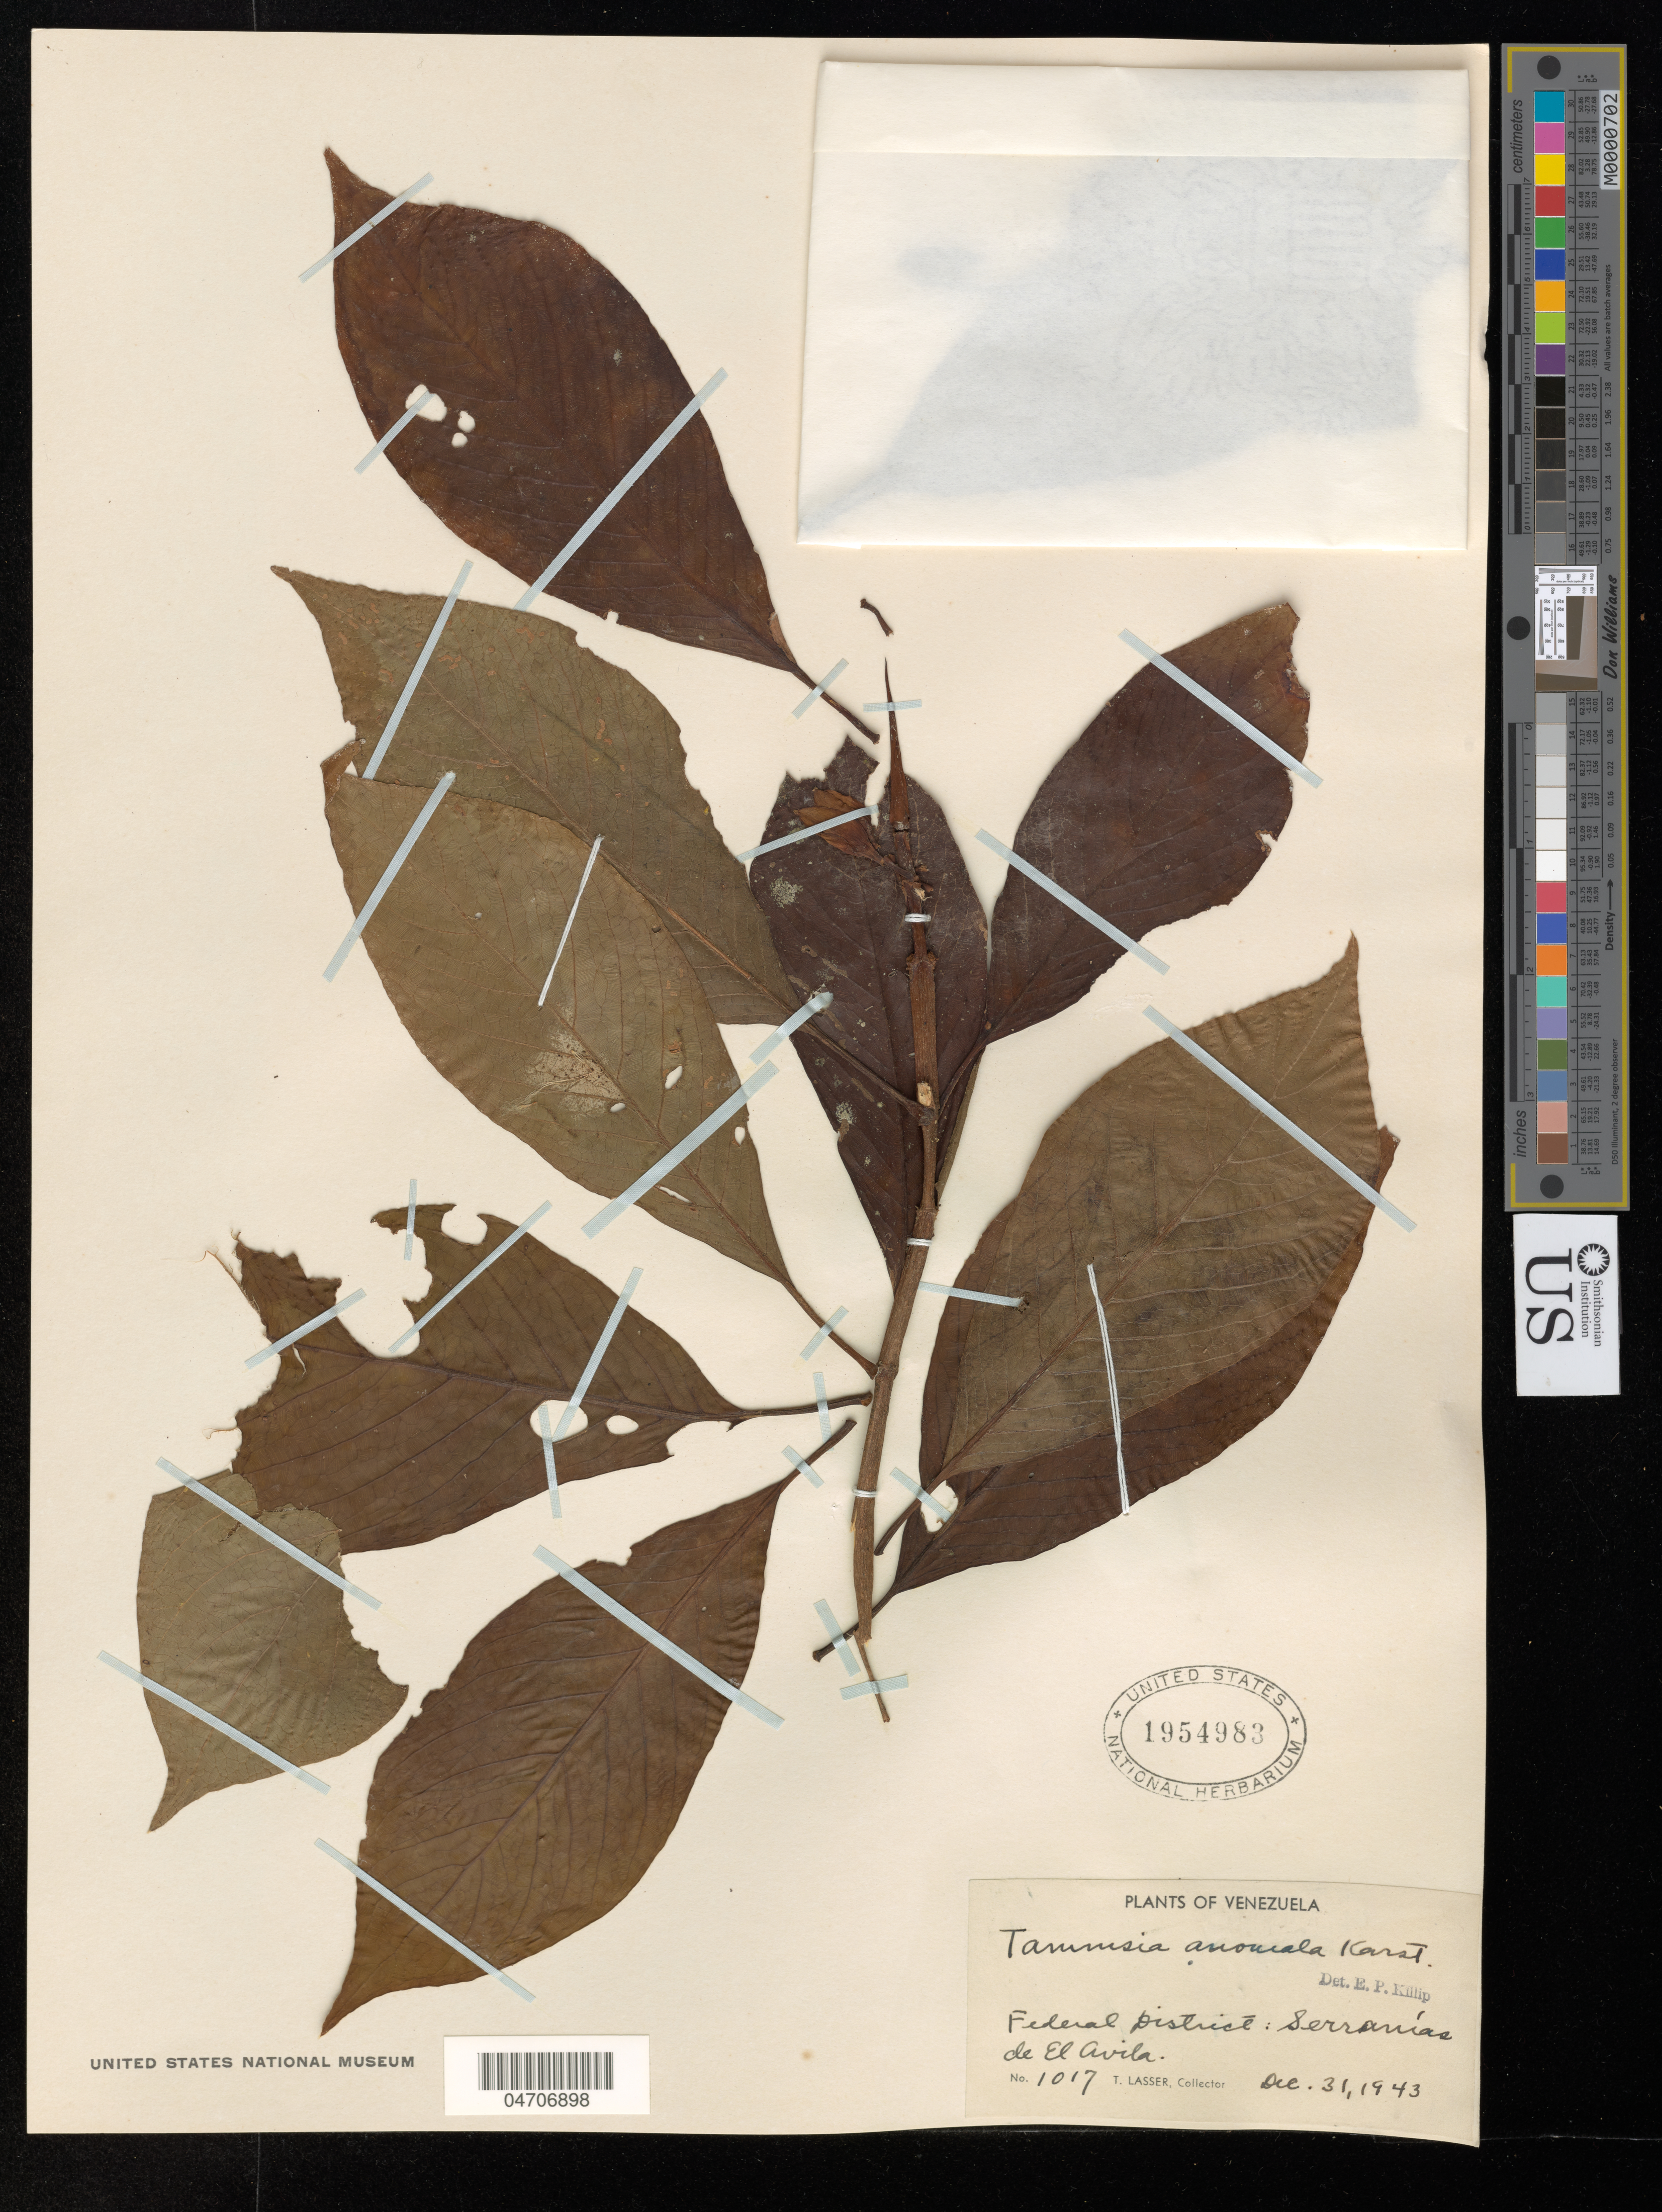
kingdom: Plantae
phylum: Tracheophyta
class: Magnoliopsida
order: Gentianales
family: Rubiaceae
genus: Tammsia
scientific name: Tammsia anomala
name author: (H. Karst.) H. Karst.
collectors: T. Lasser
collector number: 1017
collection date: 1943-12-31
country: Venezuela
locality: Federal District: Serranías de El Avila.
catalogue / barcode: US 1954983